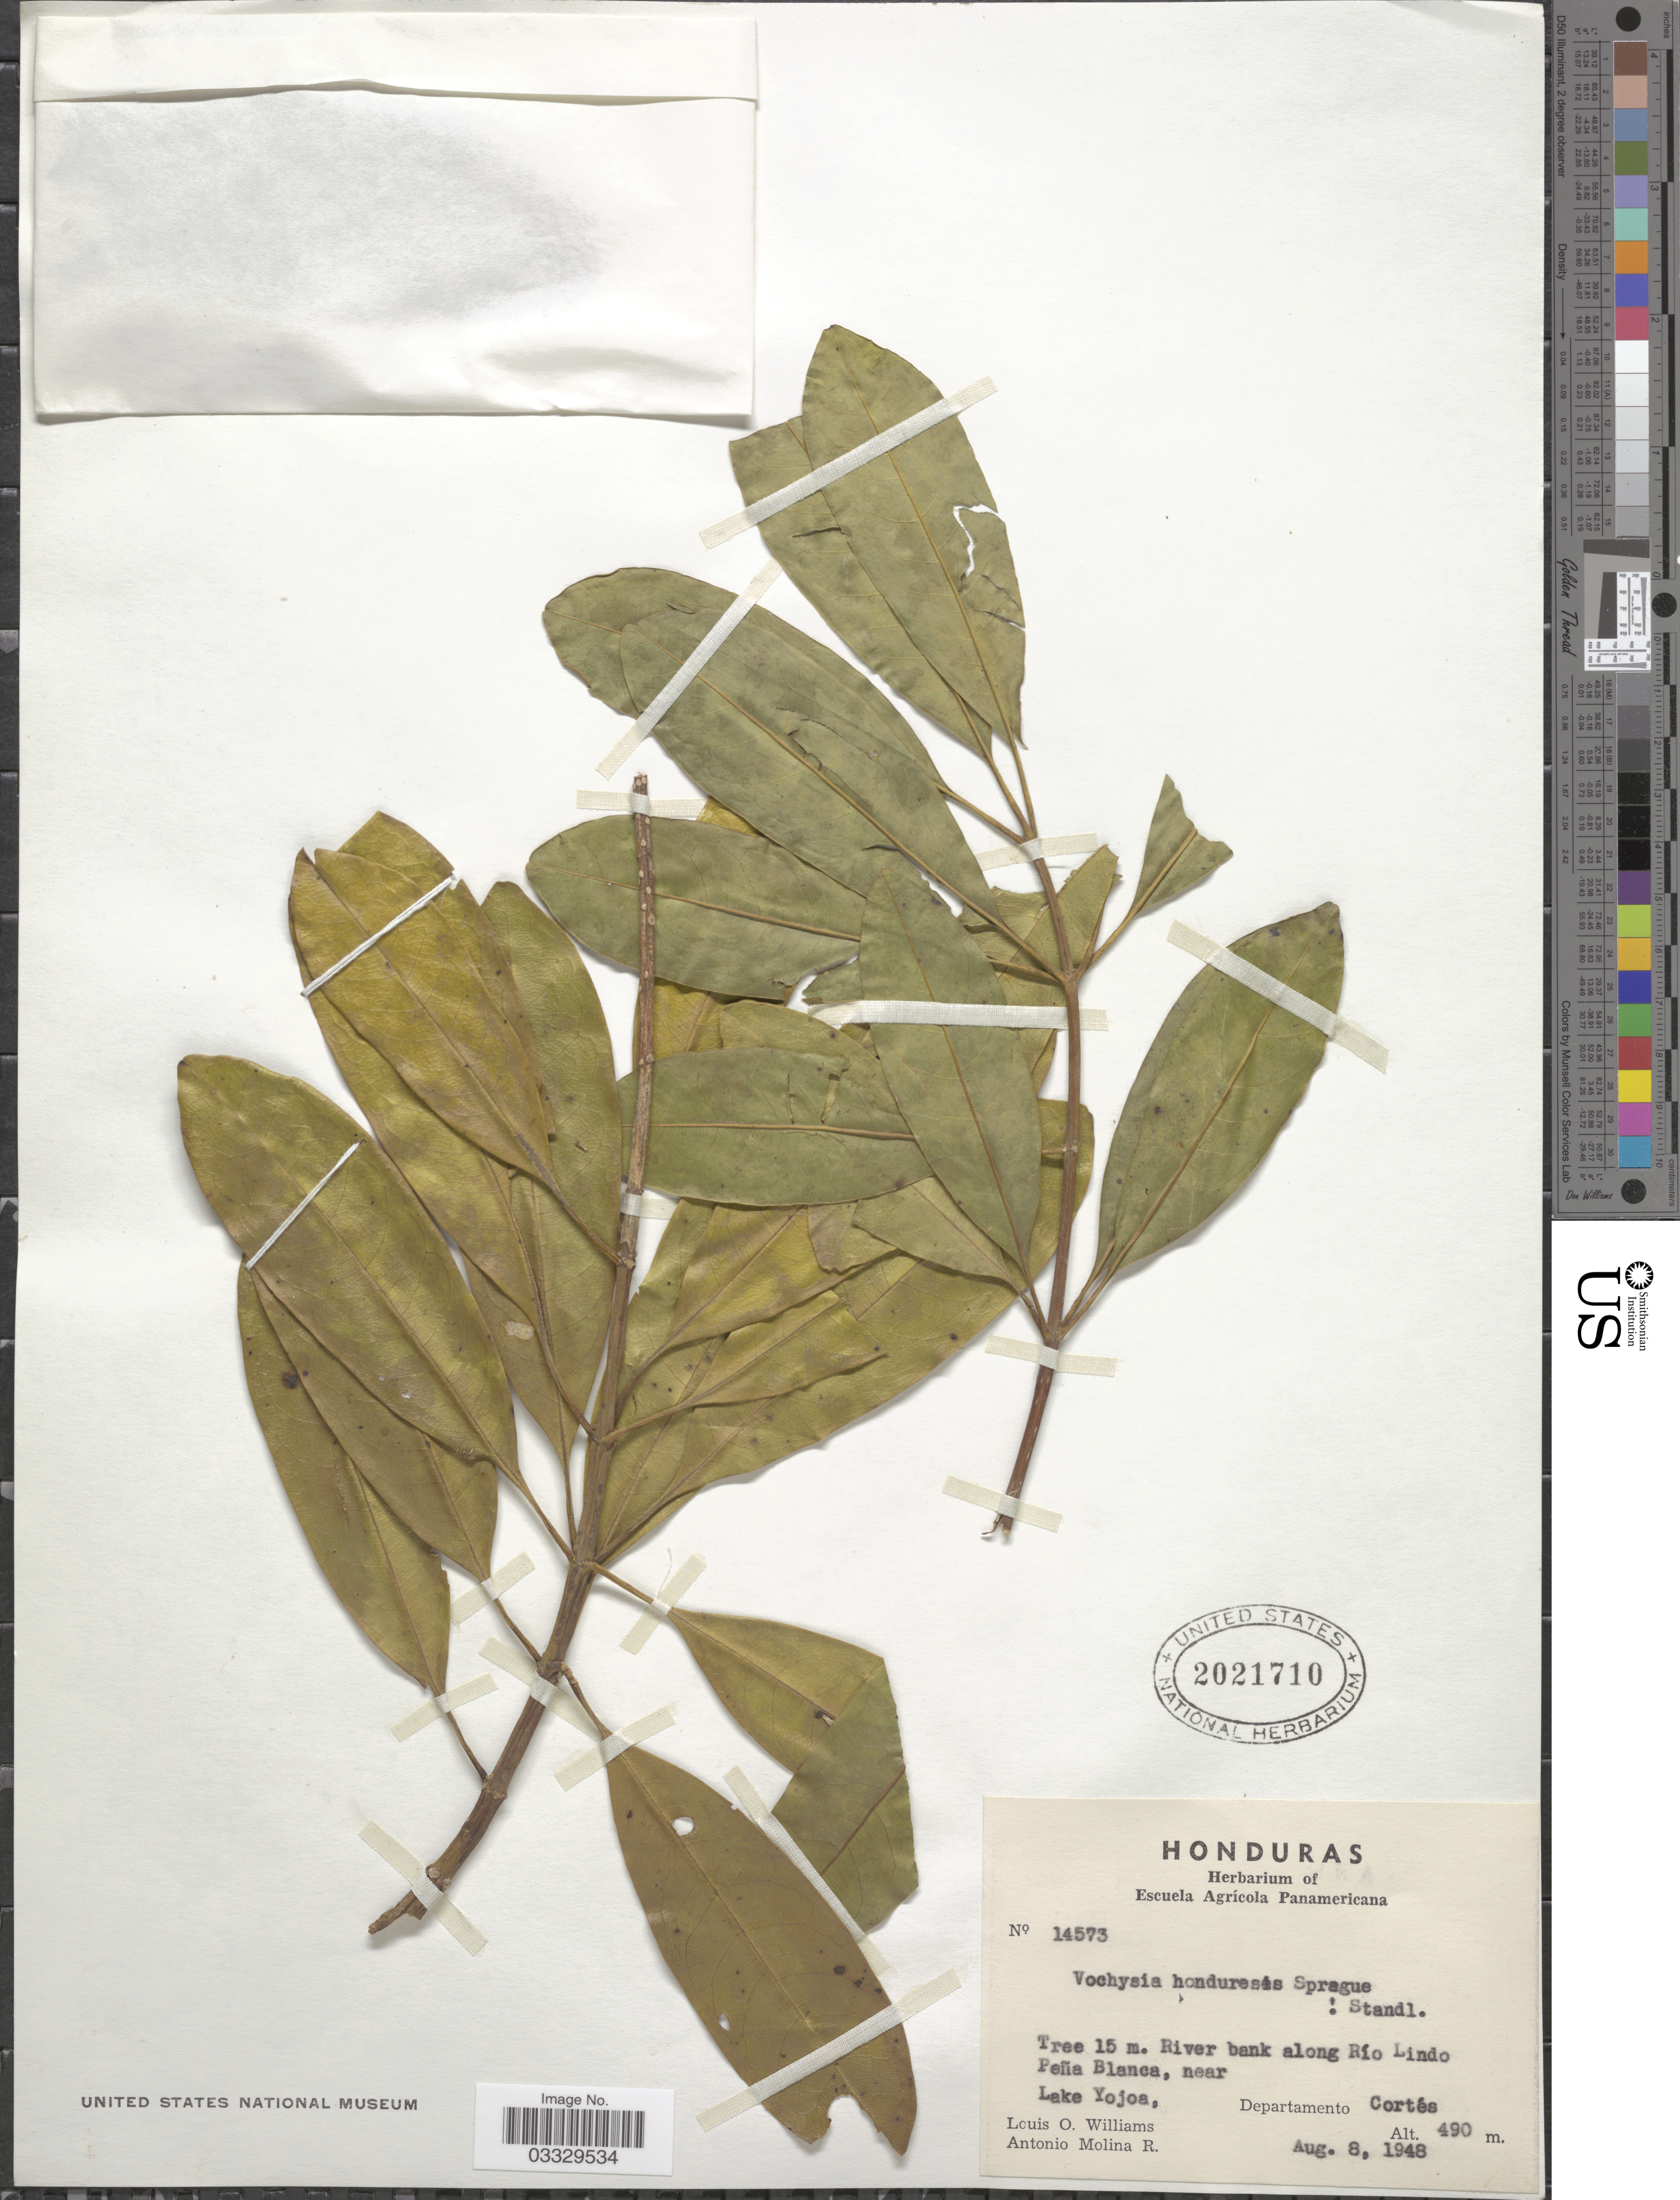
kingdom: Plantae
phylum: Tracheophyta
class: Magnoliopsida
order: Myrtales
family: Vochysiaceae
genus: Vochysia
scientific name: Vochysia hondurensis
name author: Sprague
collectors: L. O. Williams & A. Molina R.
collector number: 14573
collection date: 1948-08-08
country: Honduras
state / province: Cortés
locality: Along Río Lindo Peña Blanca, near Lake Yojoa, Departamento Cortés.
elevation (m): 490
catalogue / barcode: US 2021710